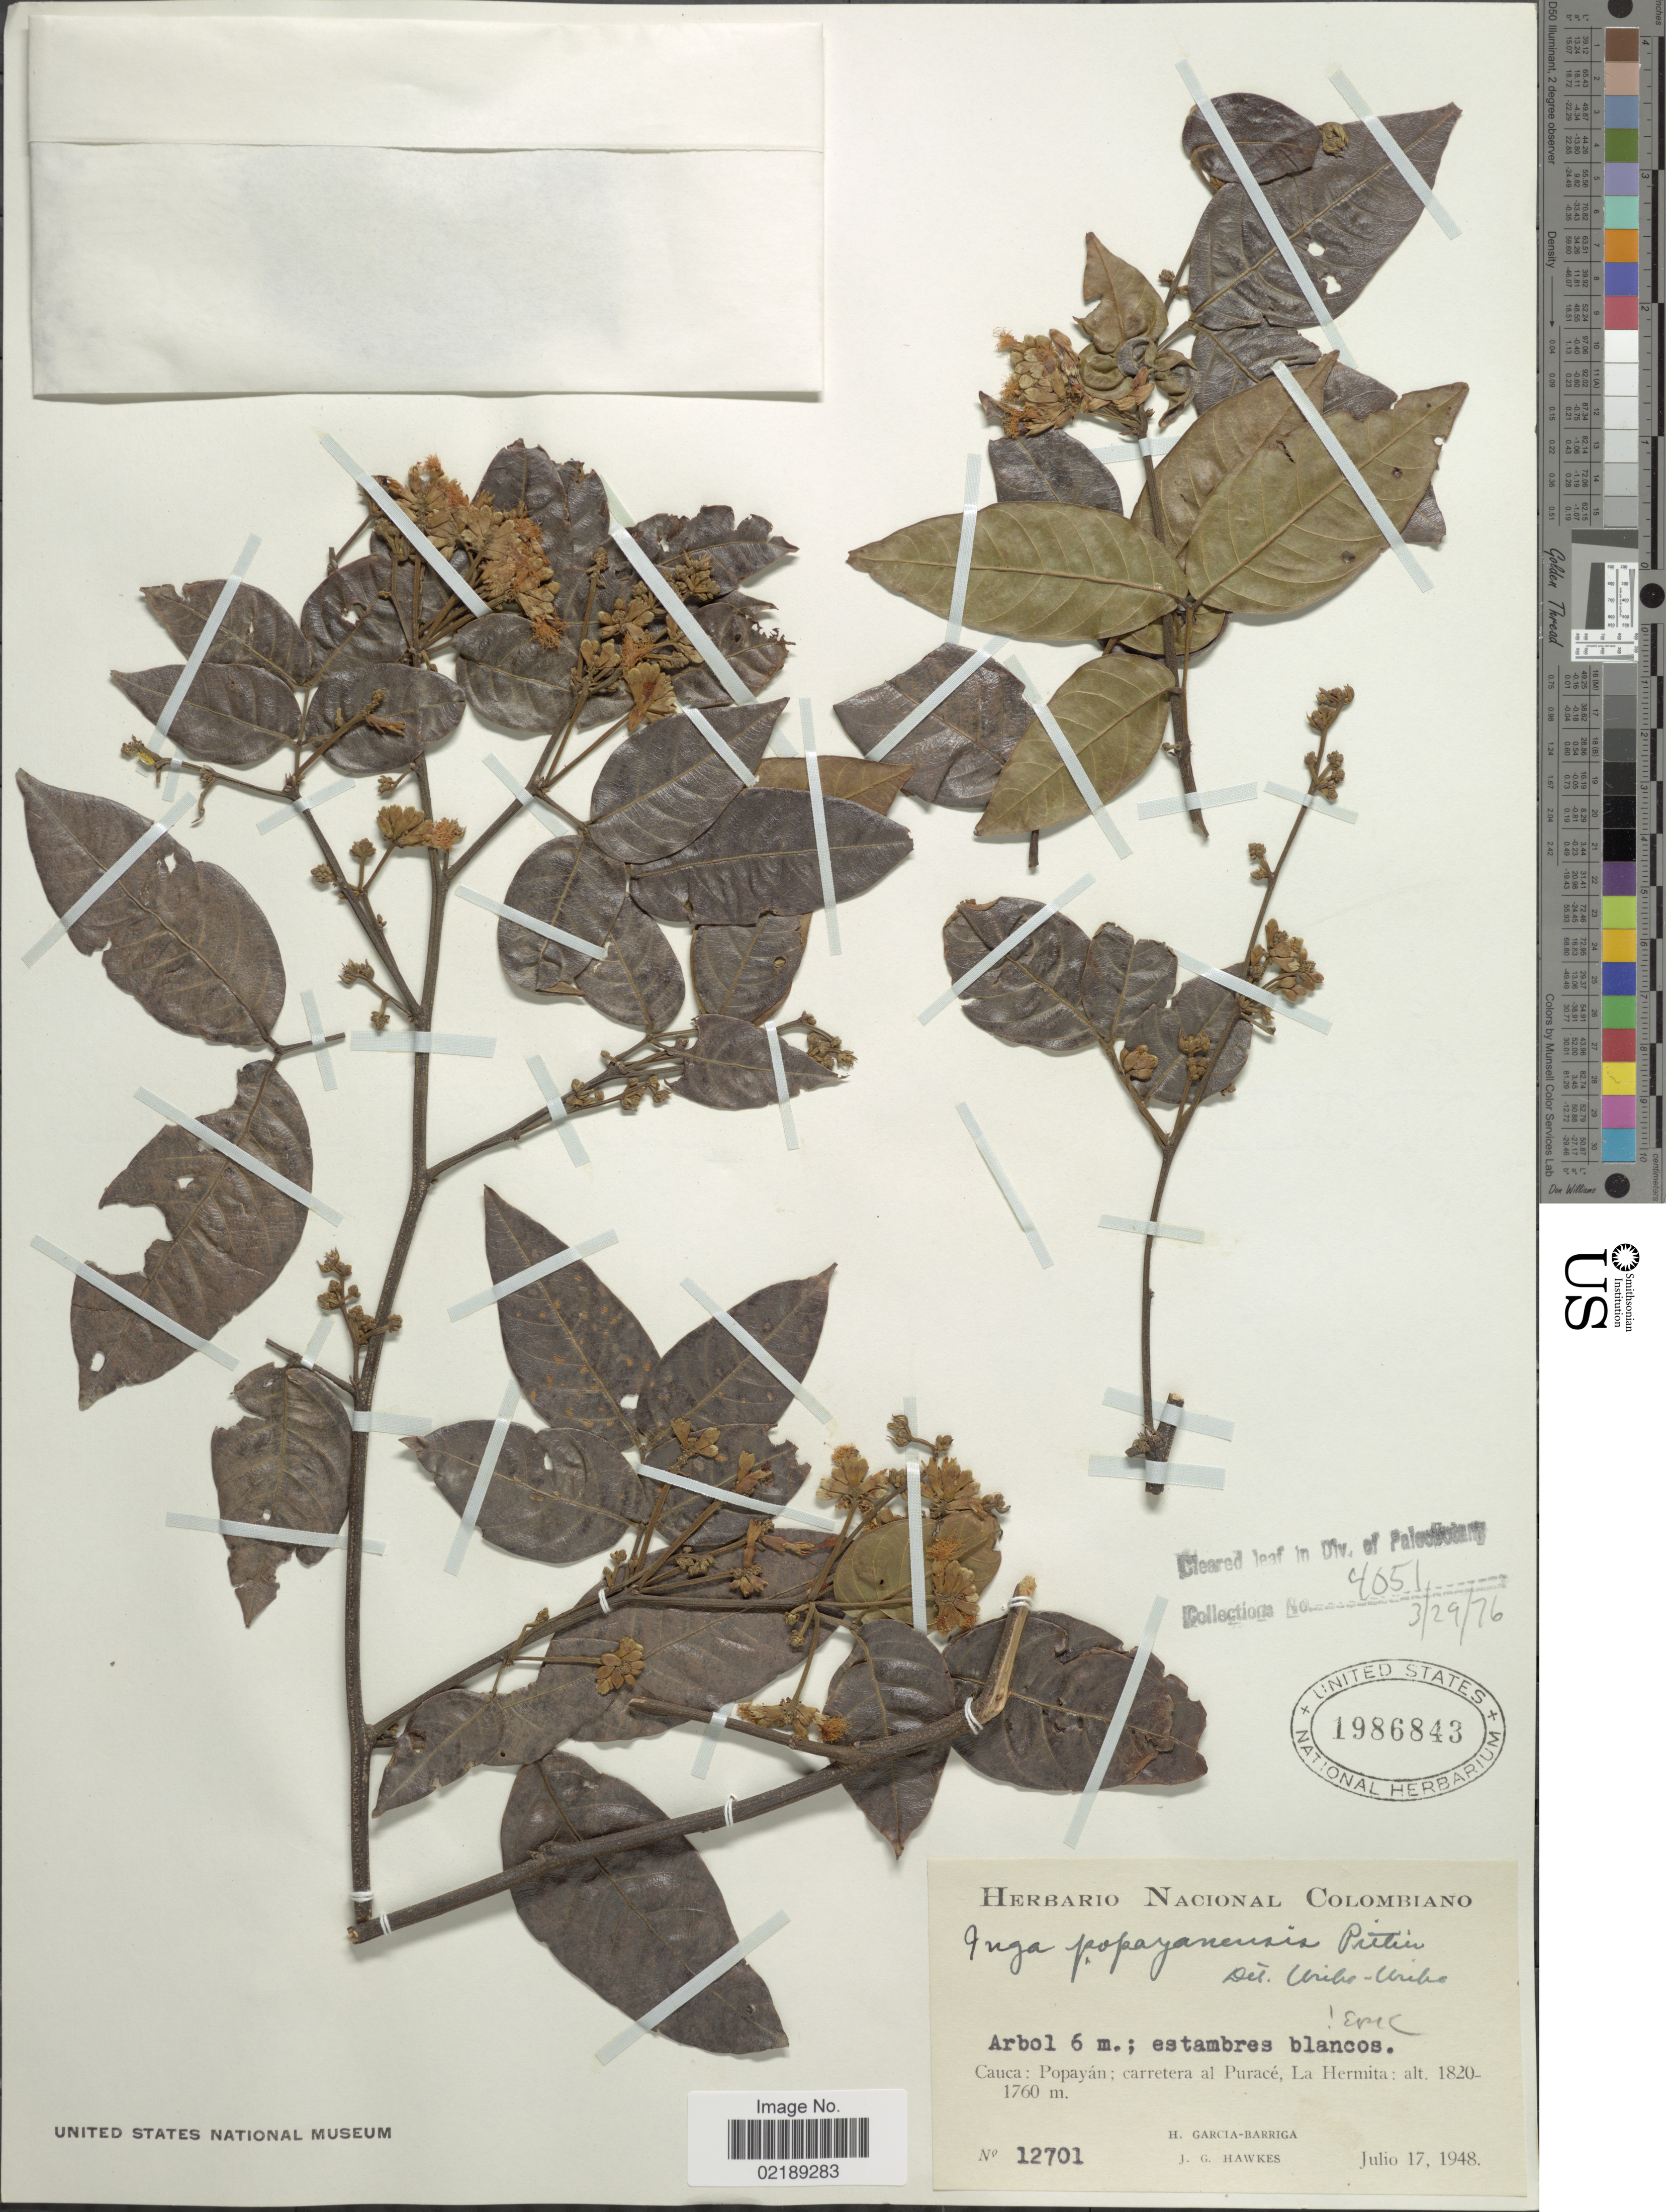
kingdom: Plantae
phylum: Tracheophyta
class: Magnoliopsida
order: Fabales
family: Fabaceae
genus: Inga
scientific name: Inga punctata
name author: Willd.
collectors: H. García Barriga & J. Hawkes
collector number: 12701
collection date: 1948-07-17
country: Colombia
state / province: Cauca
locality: Popayan; carretera al Purace, La Hermita.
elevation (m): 1760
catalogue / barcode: US 1986843